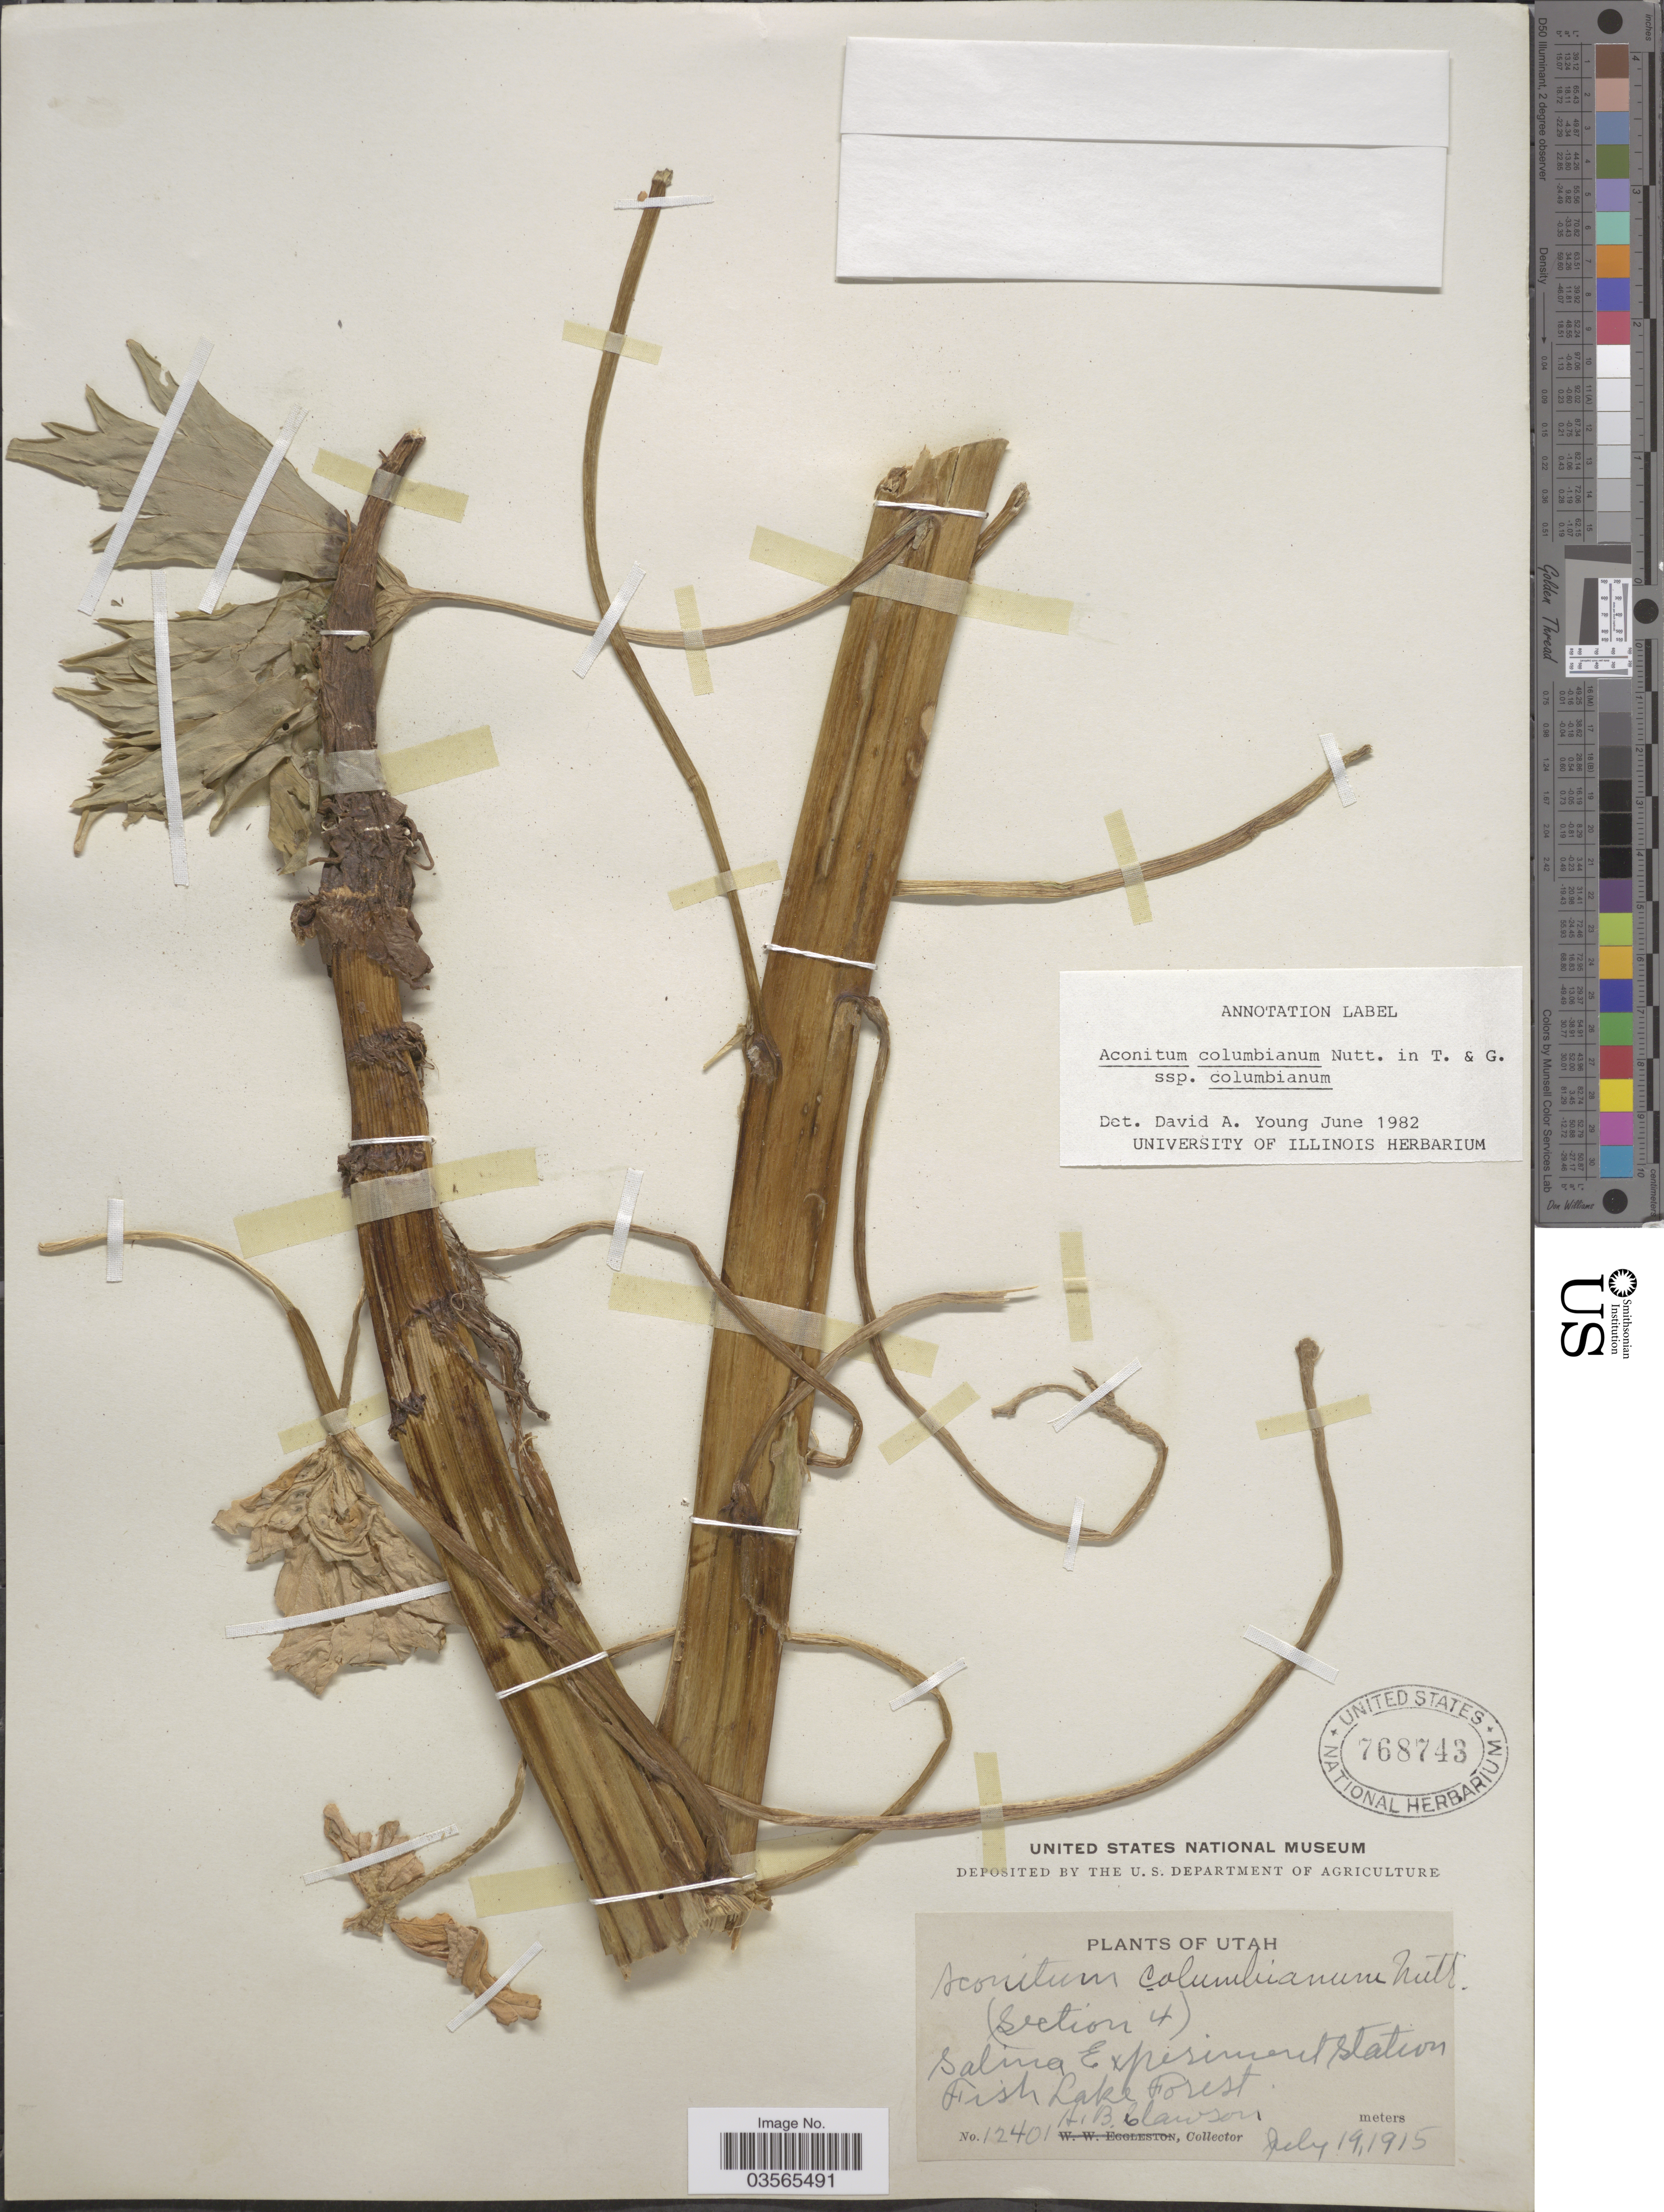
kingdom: Plantae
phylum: Tracheophyta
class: Magnoliopsida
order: Ranunculales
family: Ranunculaceae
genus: Aconitum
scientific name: Aconitum columbianum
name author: Nutt.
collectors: A. Clawson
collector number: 12401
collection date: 1915-07-19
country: United States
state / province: Utah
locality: (Section 4). Salina Experiment Station. Fish Lake Forest.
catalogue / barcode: US 768743